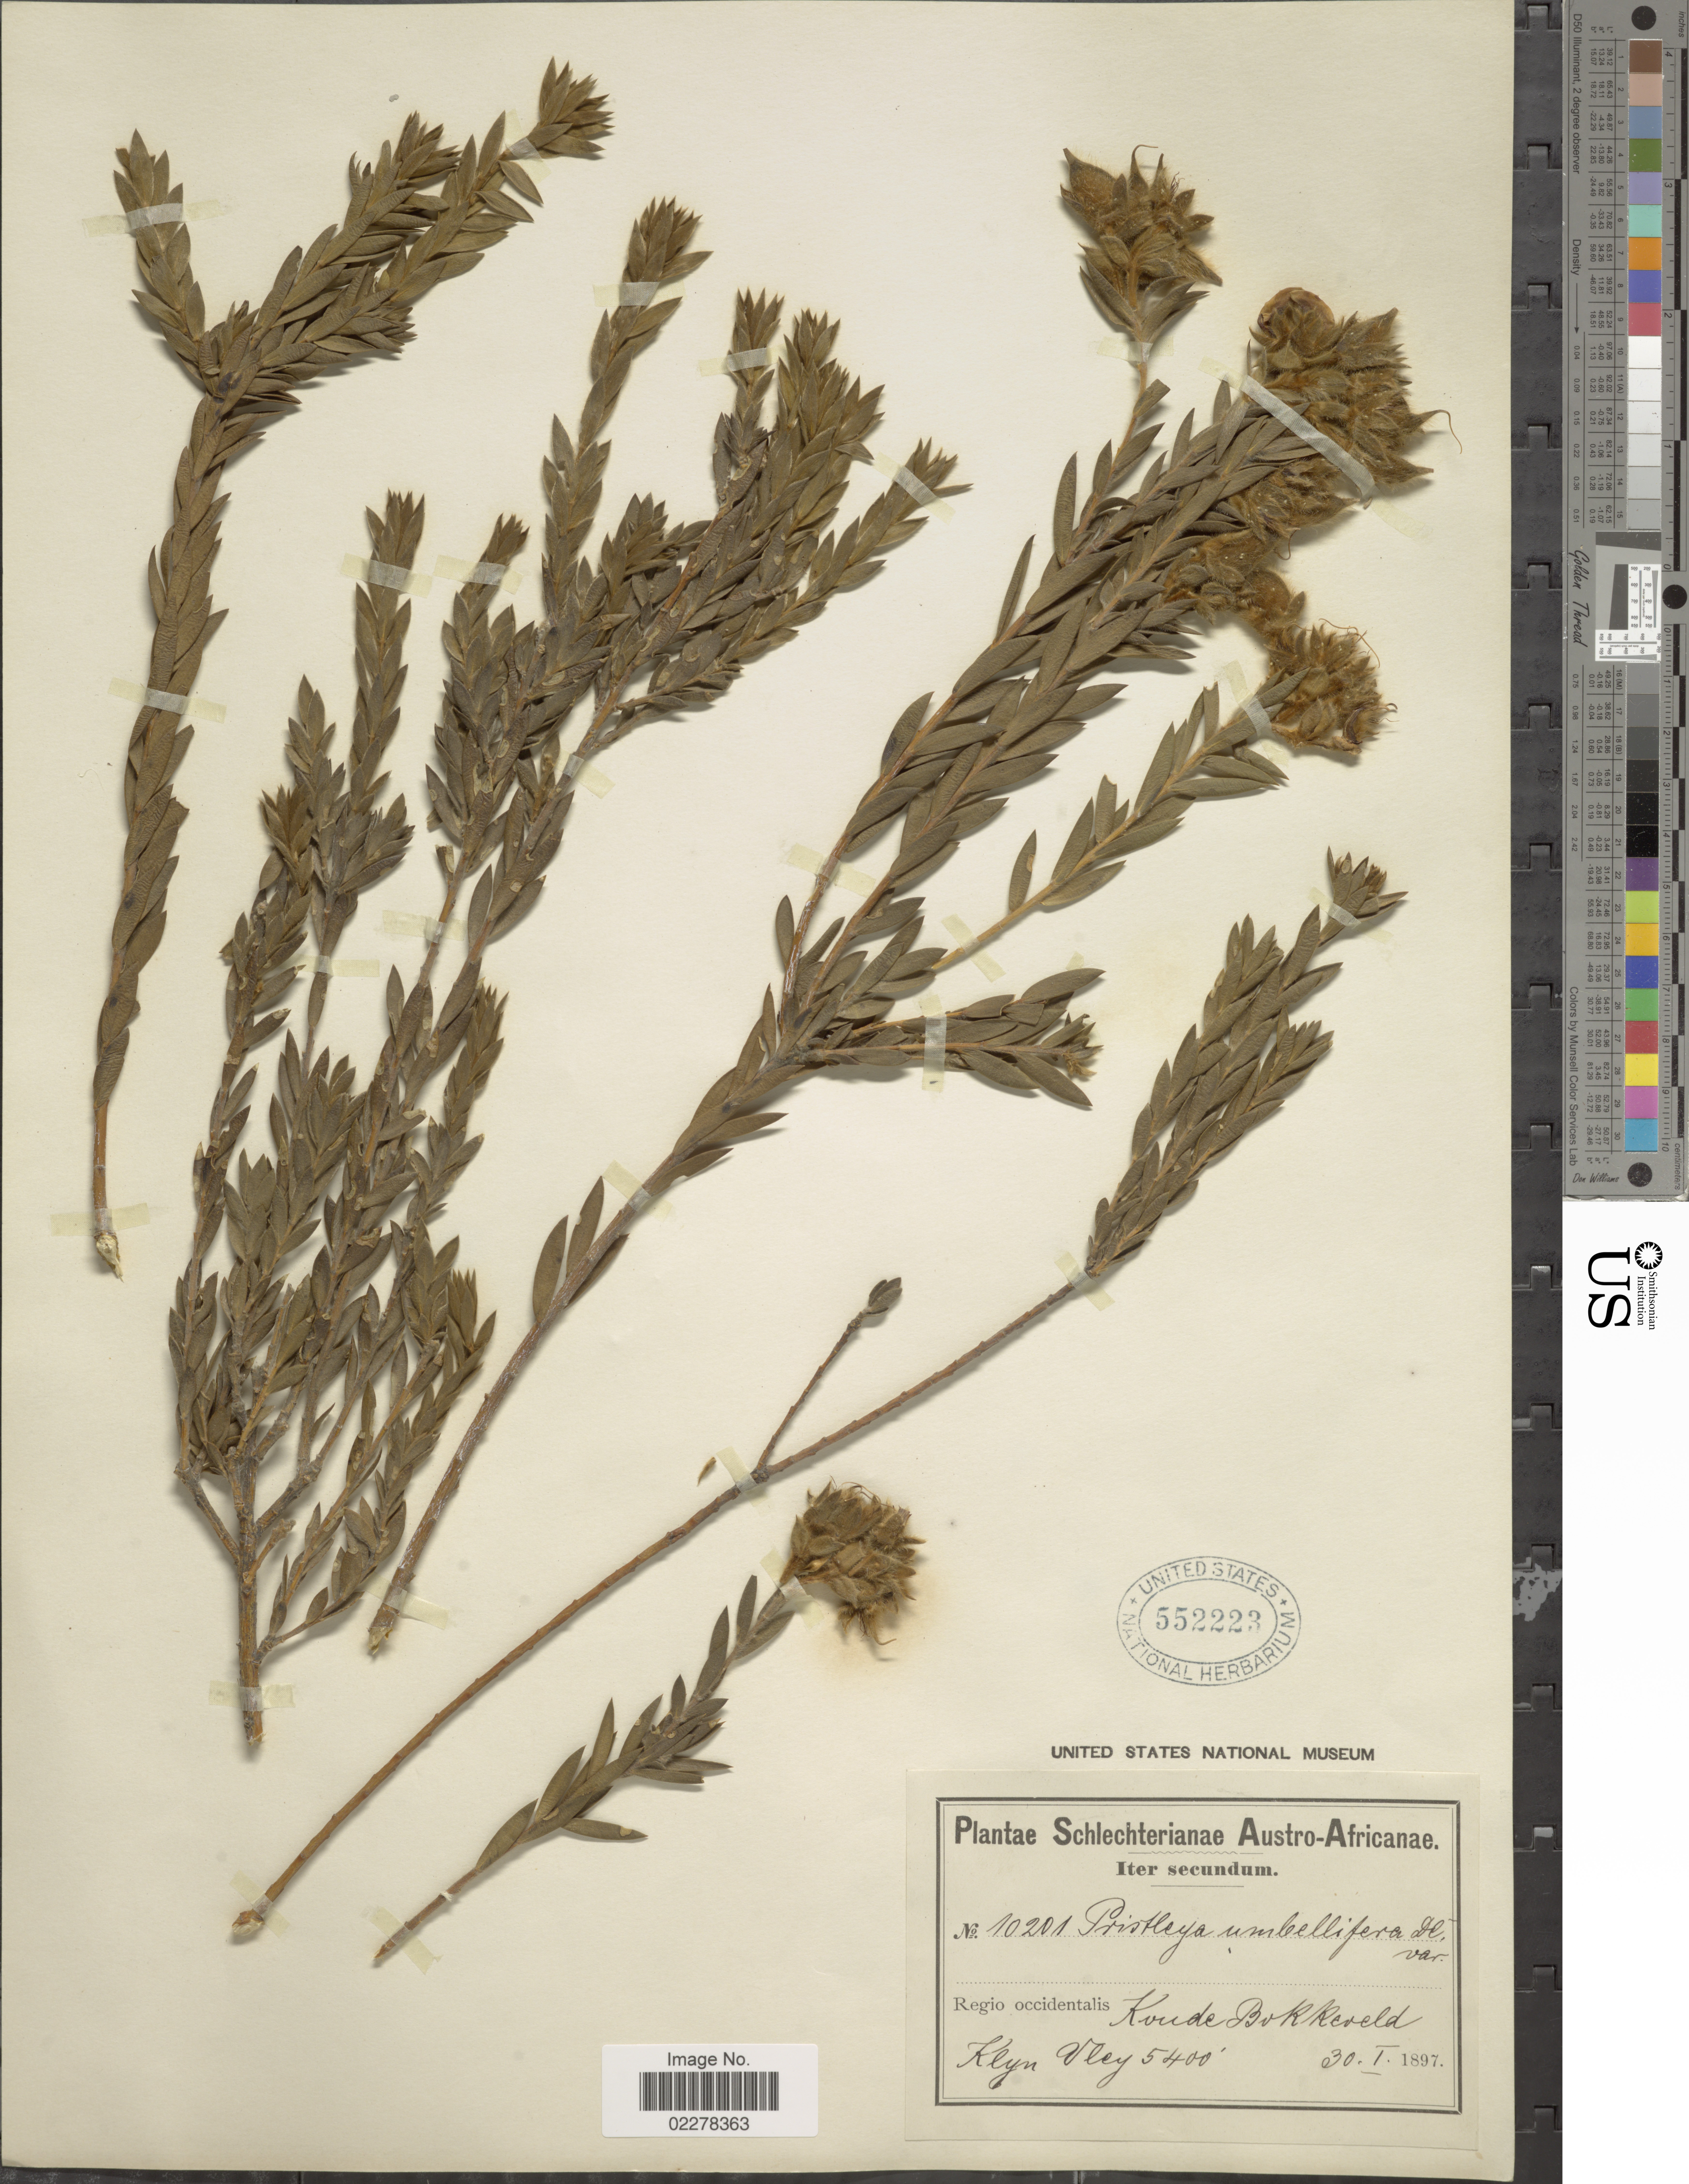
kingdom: Plantae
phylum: Tracheophyta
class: Magnoliopsida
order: Fabales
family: Fabaceae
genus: Liparia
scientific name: Liparia umbellifera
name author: Thunb.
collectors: Schlechter, --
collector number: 10201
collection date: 1897-01-30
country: South Africa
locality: Austro-Africanae. Regio occidentalis. Koude Bokkeveld. Klyn Vley.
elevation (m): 1646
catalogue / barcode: US 552223